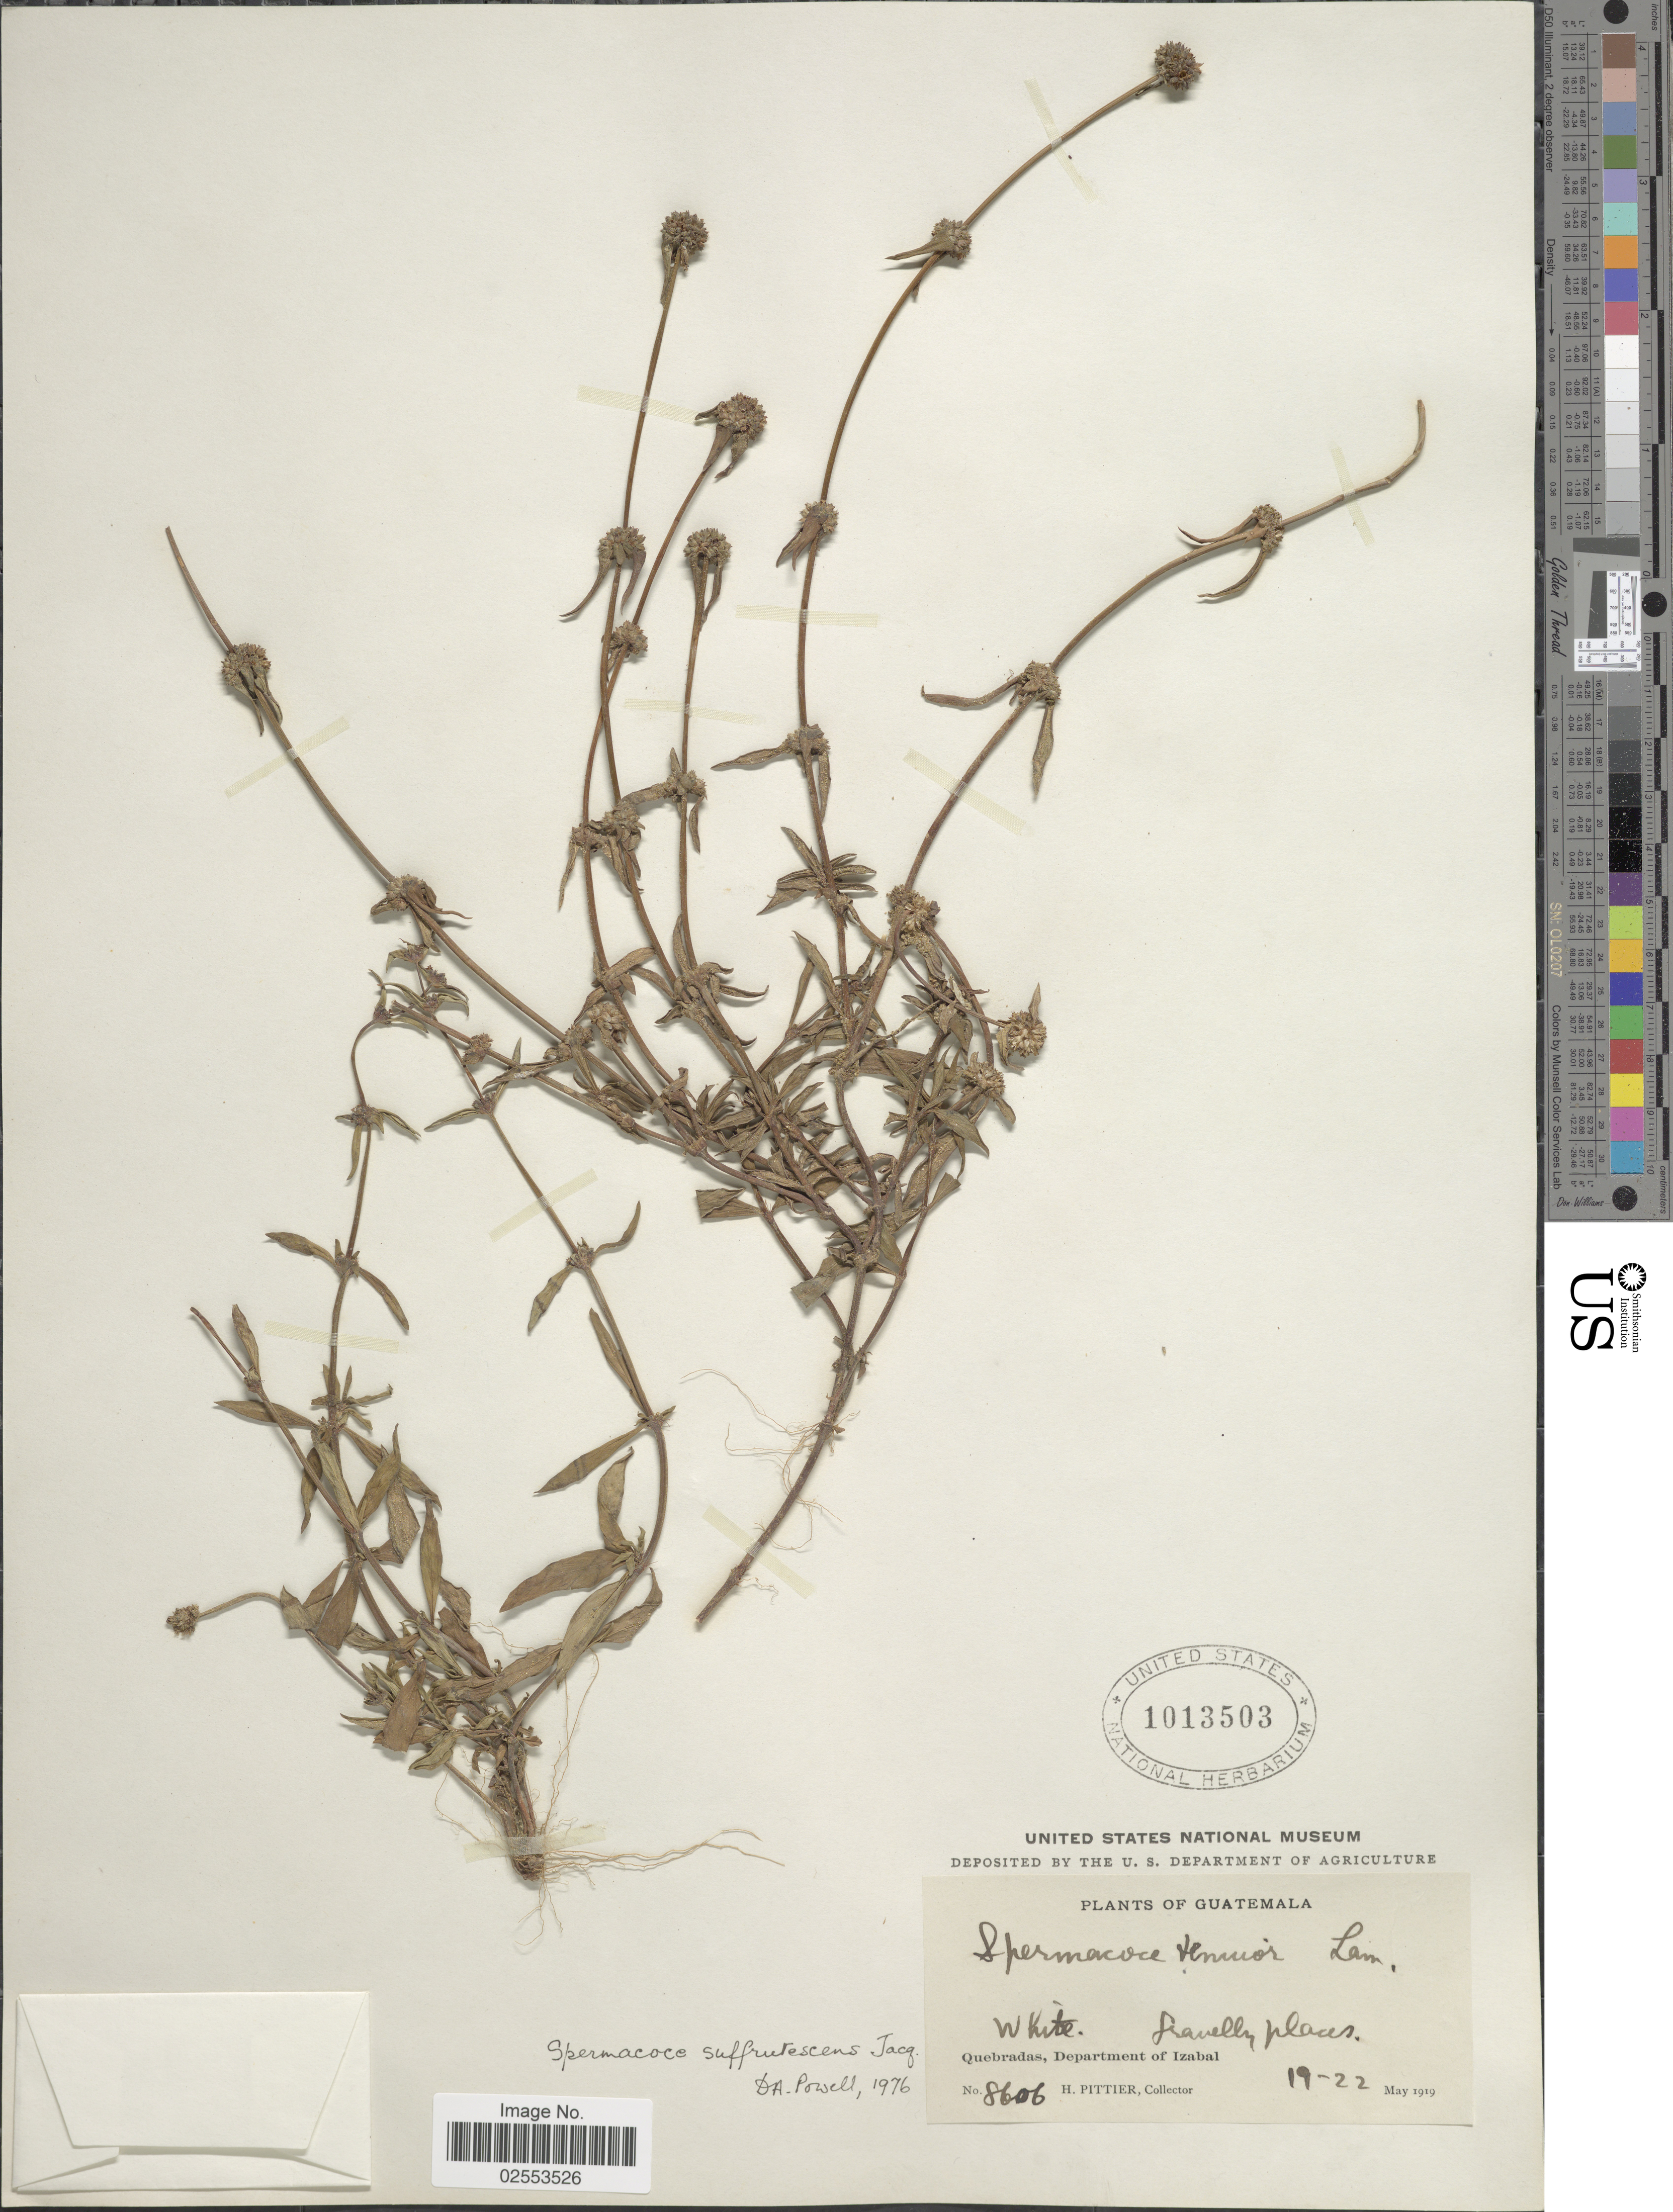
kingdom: Plantae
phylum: Tracheophyta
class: Magnoliopsida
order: Gentianales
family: Rubiaceae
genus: Spermacoce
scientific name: Spermacoce assurgens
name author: Ruiz & Pav.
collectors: H. F. Pittier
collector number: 8606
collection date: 1919-05-19/1919-05-22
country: Guatemala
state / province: Izabal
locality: Quebradas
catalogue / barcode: US 1013503